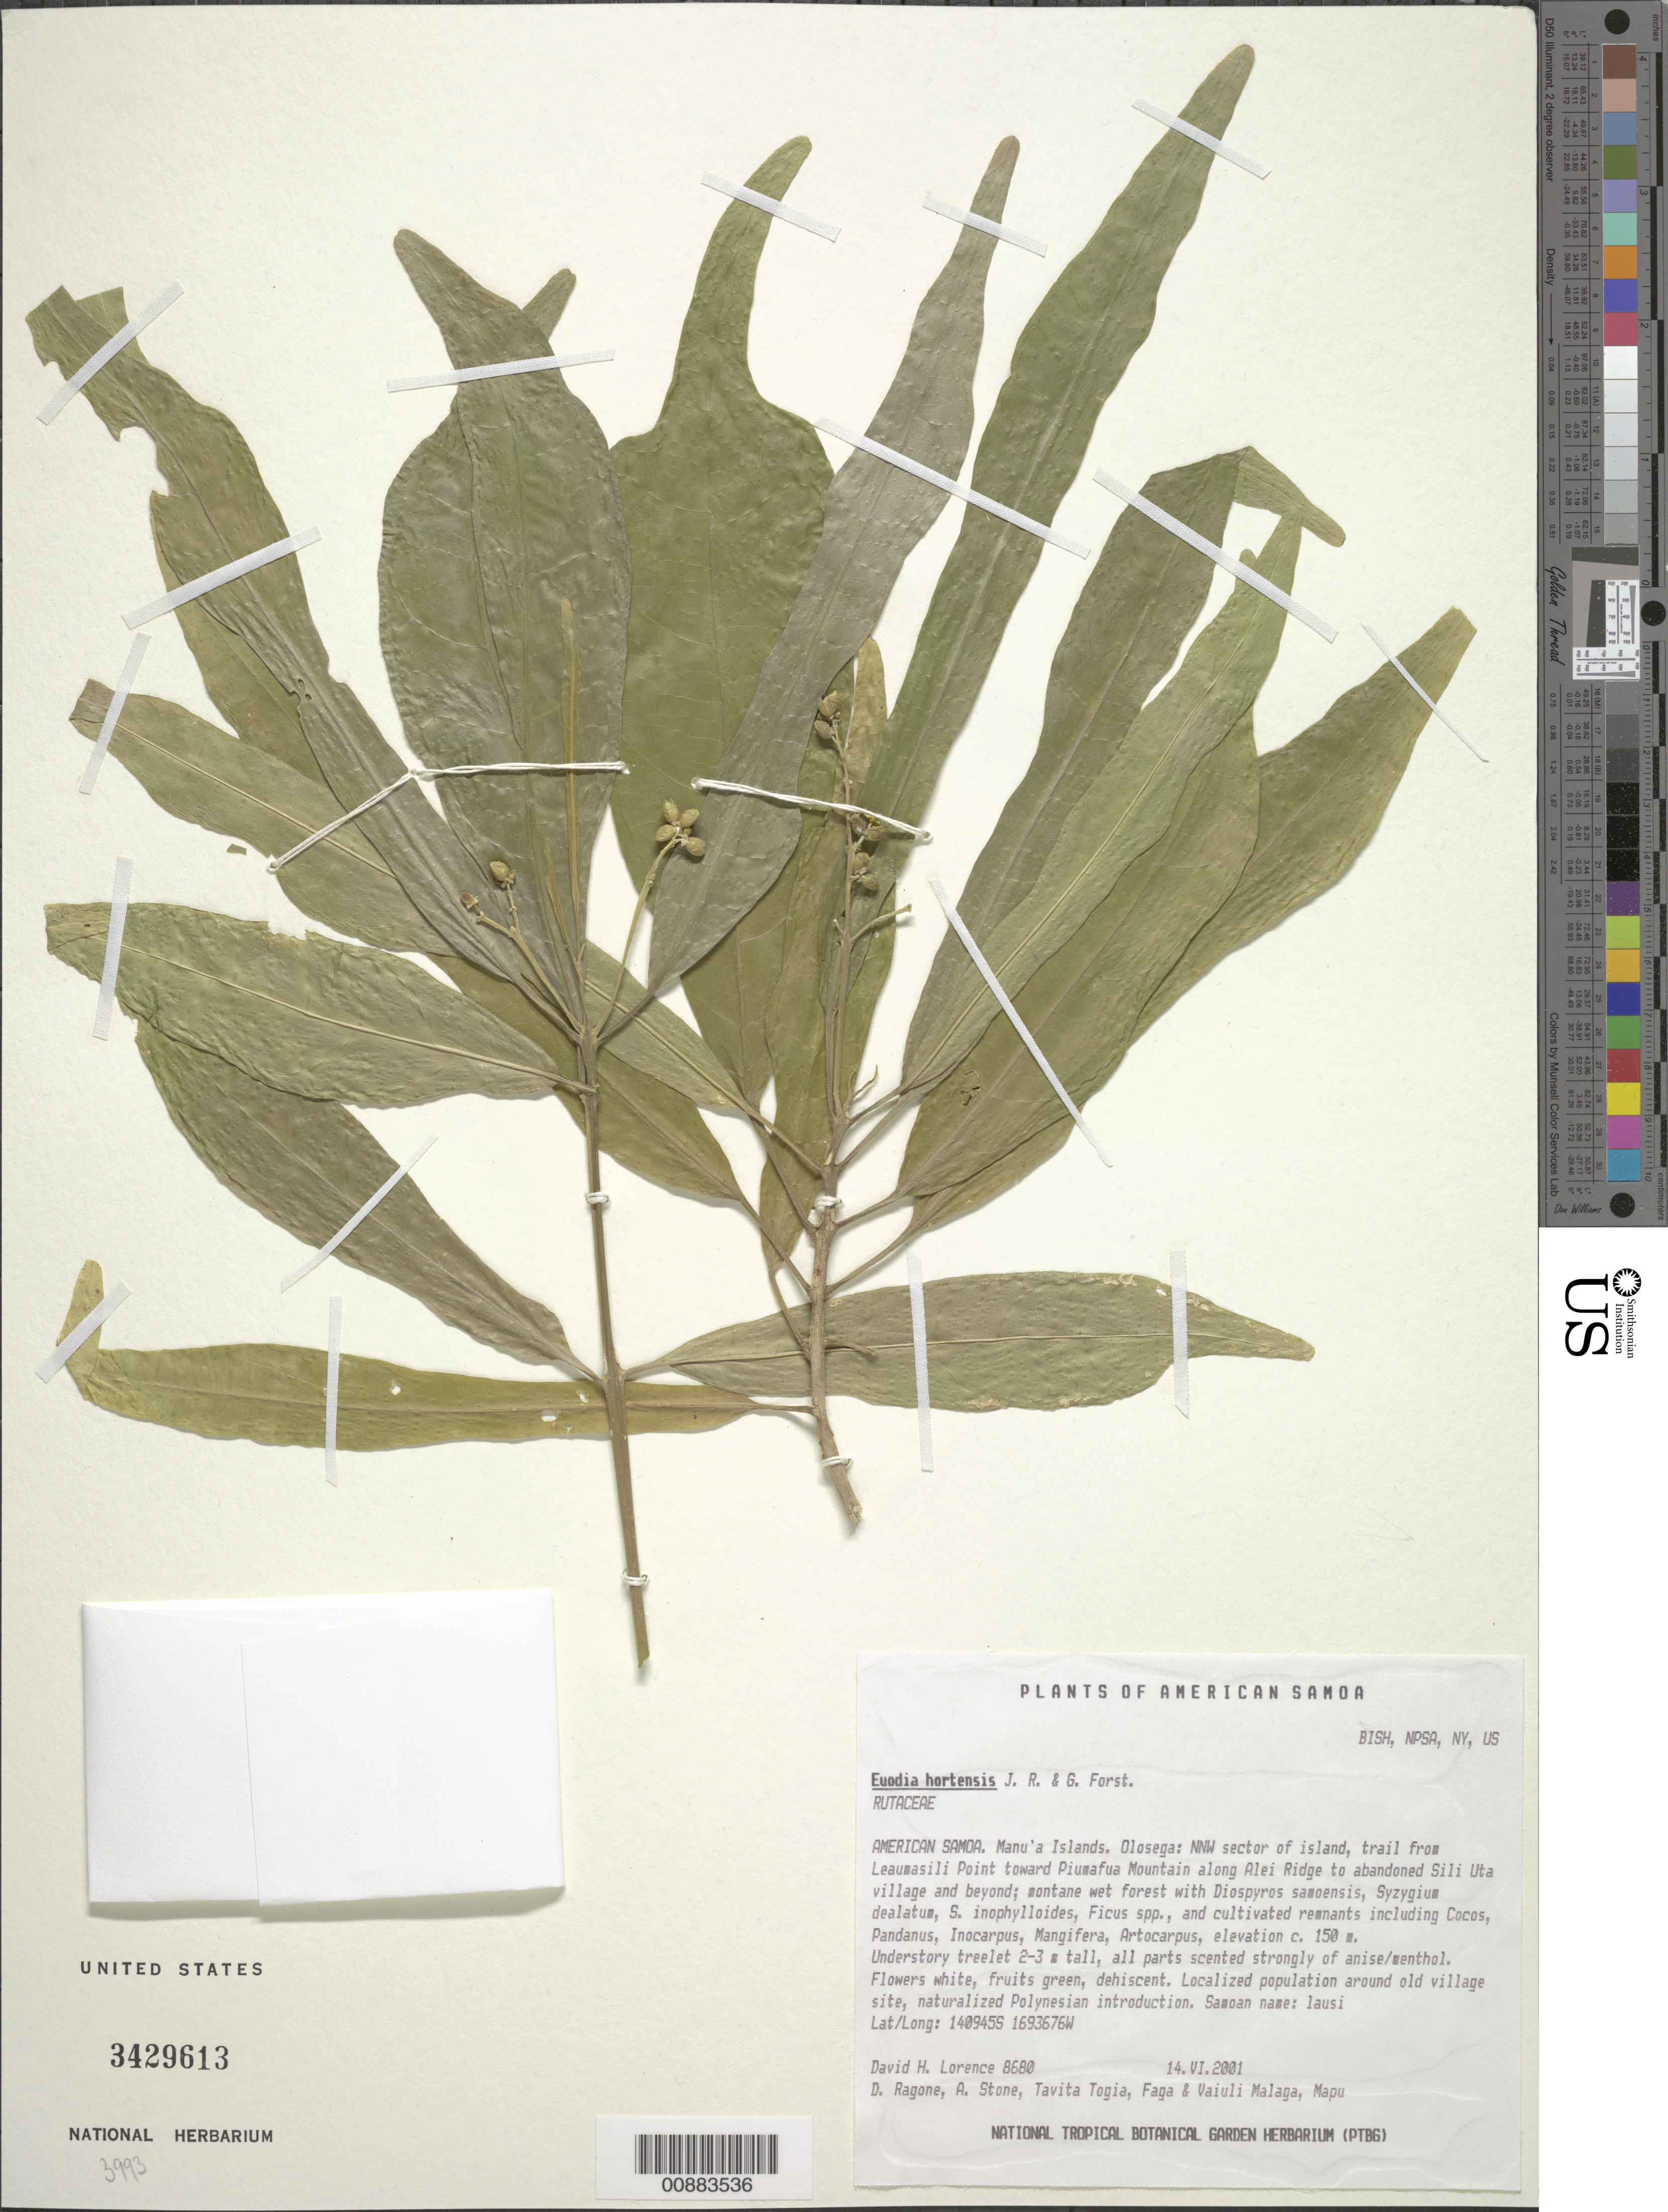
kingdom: Plantae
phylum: Tracheophyta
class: Magnoliopsida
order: Sapindales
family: Rutaceae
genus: Euodia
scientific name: Euodia hortensis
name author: J.R. Forst. & G. Forst.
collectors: D. Lorence, D. Ragone, A. K. Stone, T. Togia, F. Malaga & V. Malaga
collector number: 8680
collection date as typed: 14 Jun 2001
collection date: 2001-06-14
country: American Samoa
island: Olosega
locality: NNW sector of island, trail from Leaumasili Point toward Piumafua Mountain along Alei Ridge to abandoned Sili Uta village and beyond;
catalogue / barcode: US 3429613